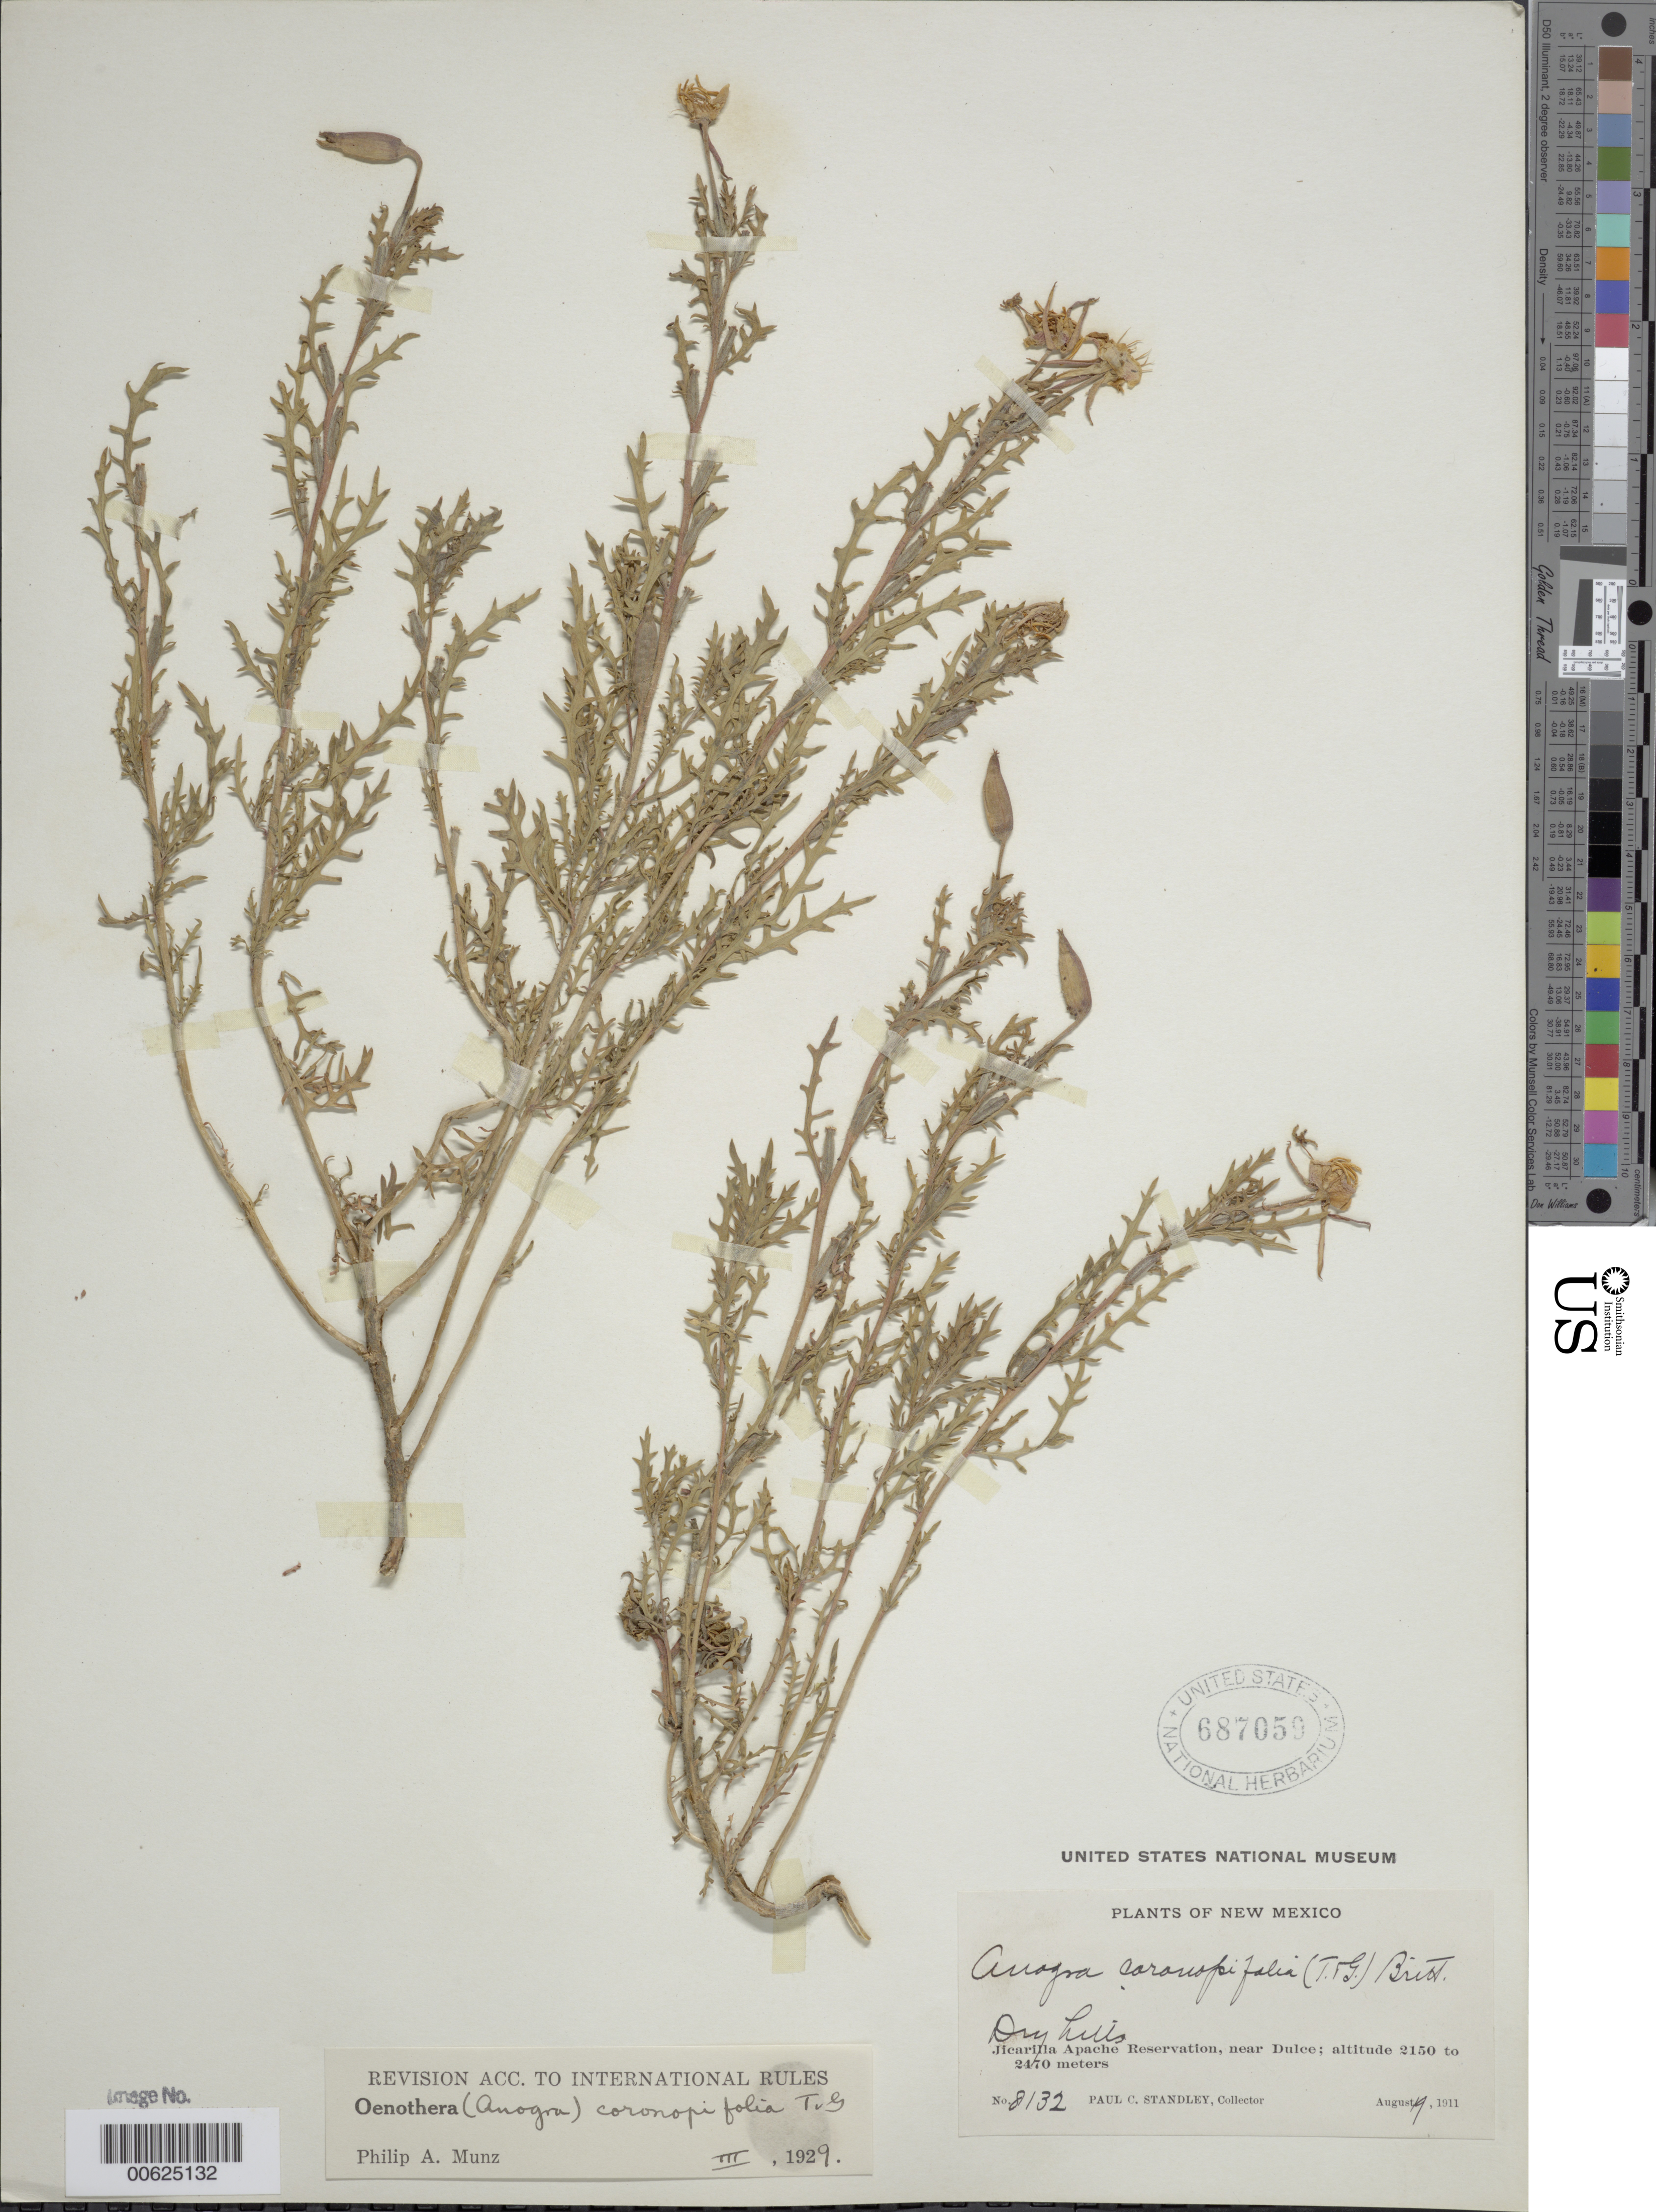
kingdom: Plantae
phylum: Tracheophyta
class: Magnoliopsida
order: Myrtales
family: Onagraceae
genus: Oenothera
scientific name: Oenothera coronopifolia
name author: Torr. & A. Gray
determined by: Munz, Philip A.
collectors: P. C. Standley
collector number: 8132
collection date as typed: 19 Aug 1911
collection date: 1911-08-19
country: United States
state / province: New Mexico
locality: Jicarilla Apache Reservation, near Dulce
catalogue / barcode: US 687059